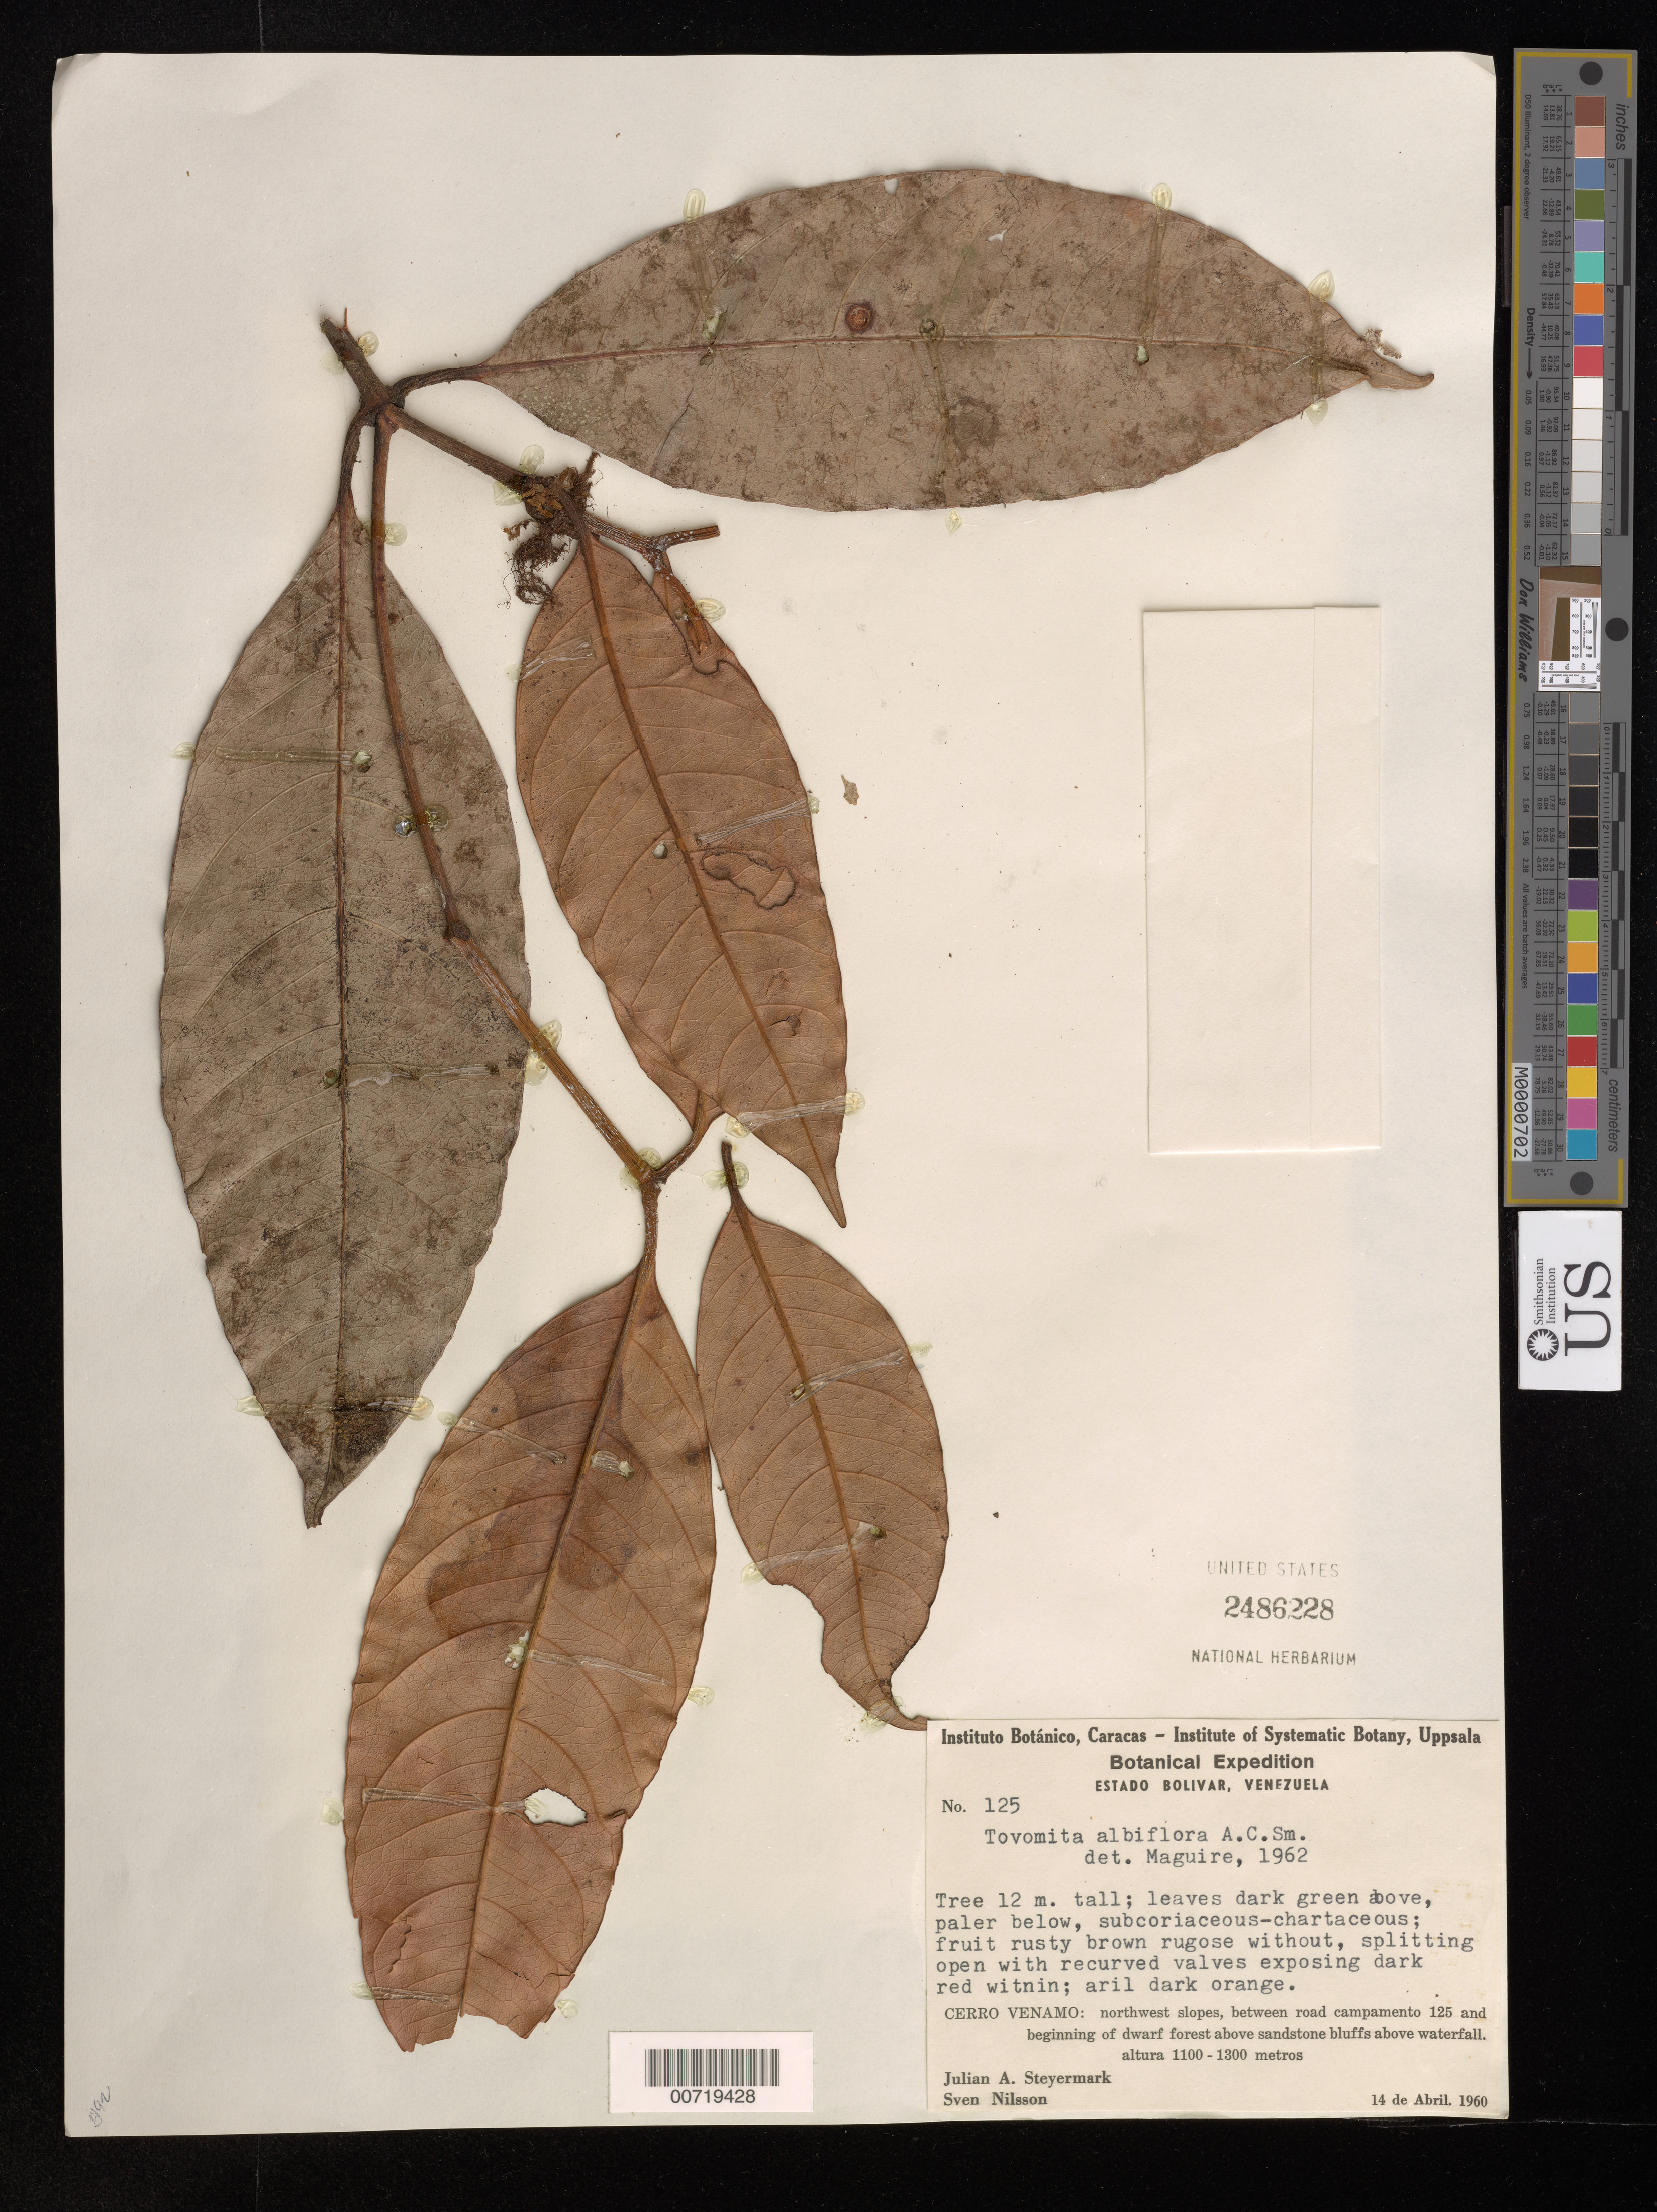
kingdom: Plantae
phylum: Tracheophyta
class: Magnoliopsida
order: Malpighiales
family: Clusiaceae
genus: Tovomita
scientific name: Tovomita albiflora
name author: A.C. Sm.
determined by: Maguire, Bassett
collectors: J. Steyermark & S. Nilsson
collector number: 60 125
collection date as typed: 14-Apr-60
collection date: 1960-04-14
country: Venezuela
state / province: Bolívar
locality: Cerro Venamo, NW slopes, SE of campamento 125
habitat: Between road and forest above sandstone bluffs above waterfall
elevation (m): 1100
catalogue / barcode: US 2486228